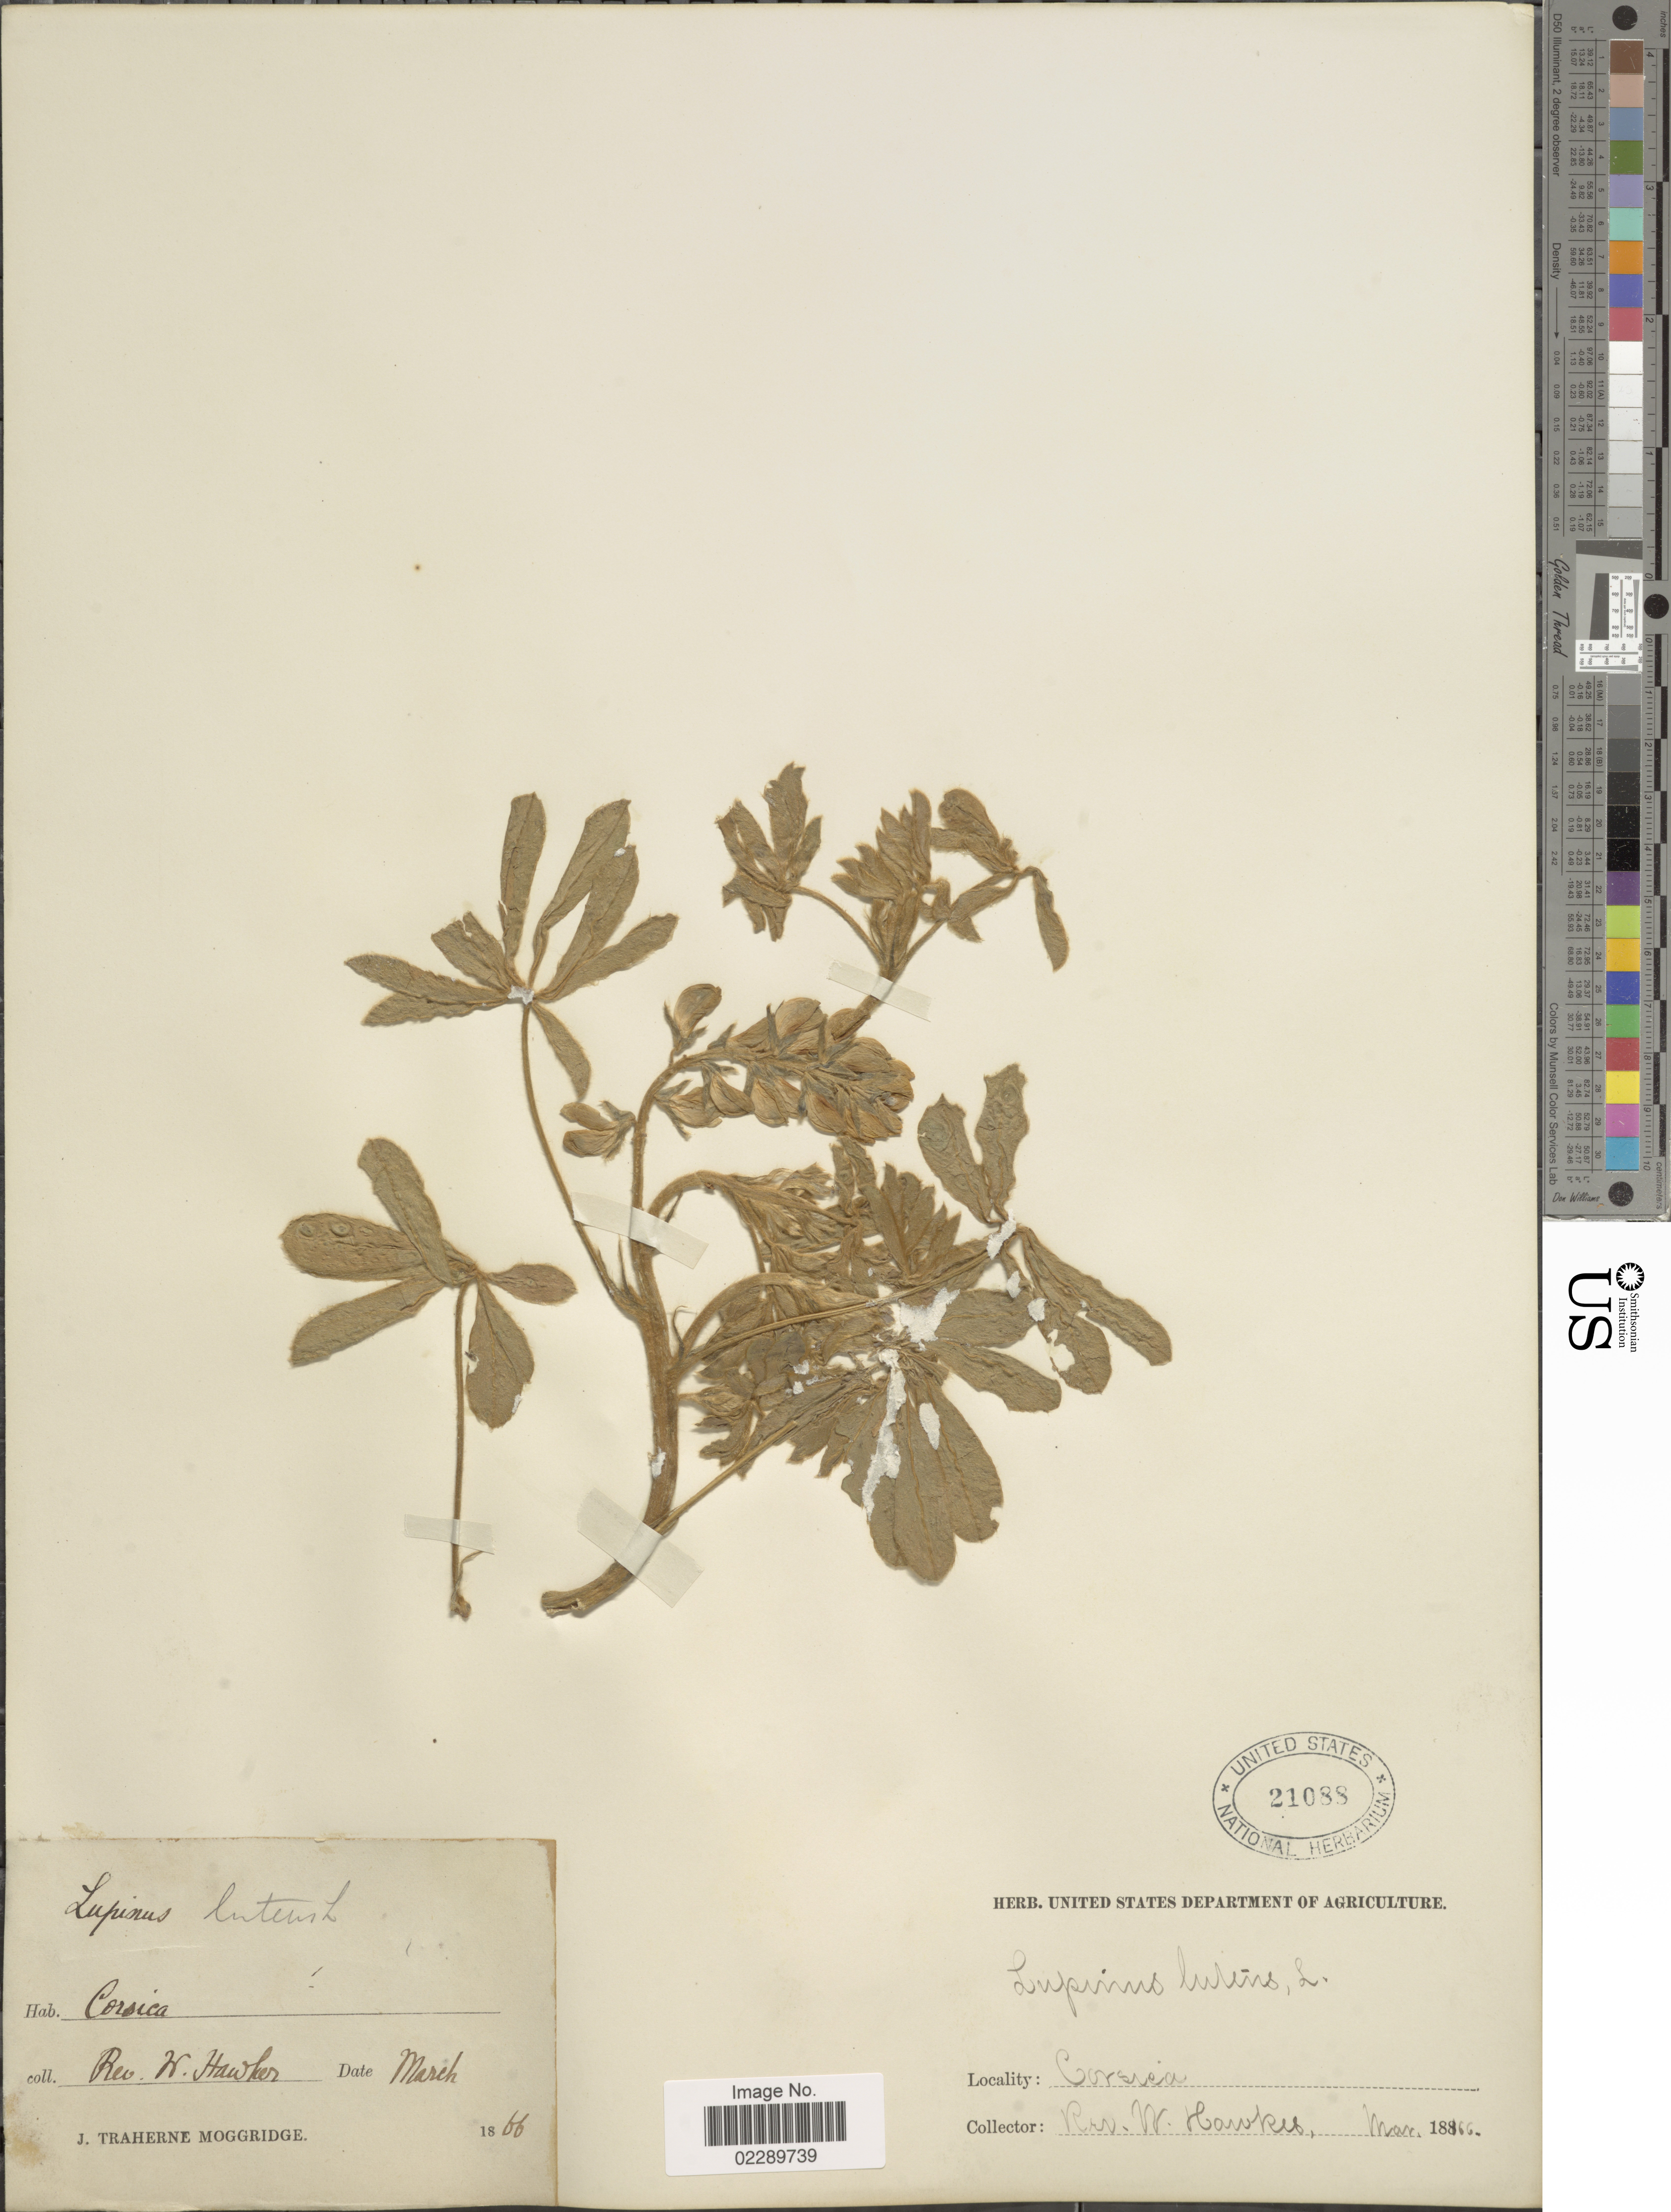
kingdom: Plantae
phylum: Tracheophyta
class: Magnoliopsida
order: Fabales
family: Fabaceae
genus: Lupinus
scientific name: Lupinus luteus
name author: L.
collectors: W. Hawker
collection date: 1866-03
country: France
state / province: Corsica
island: Corse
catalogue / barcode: US 21088